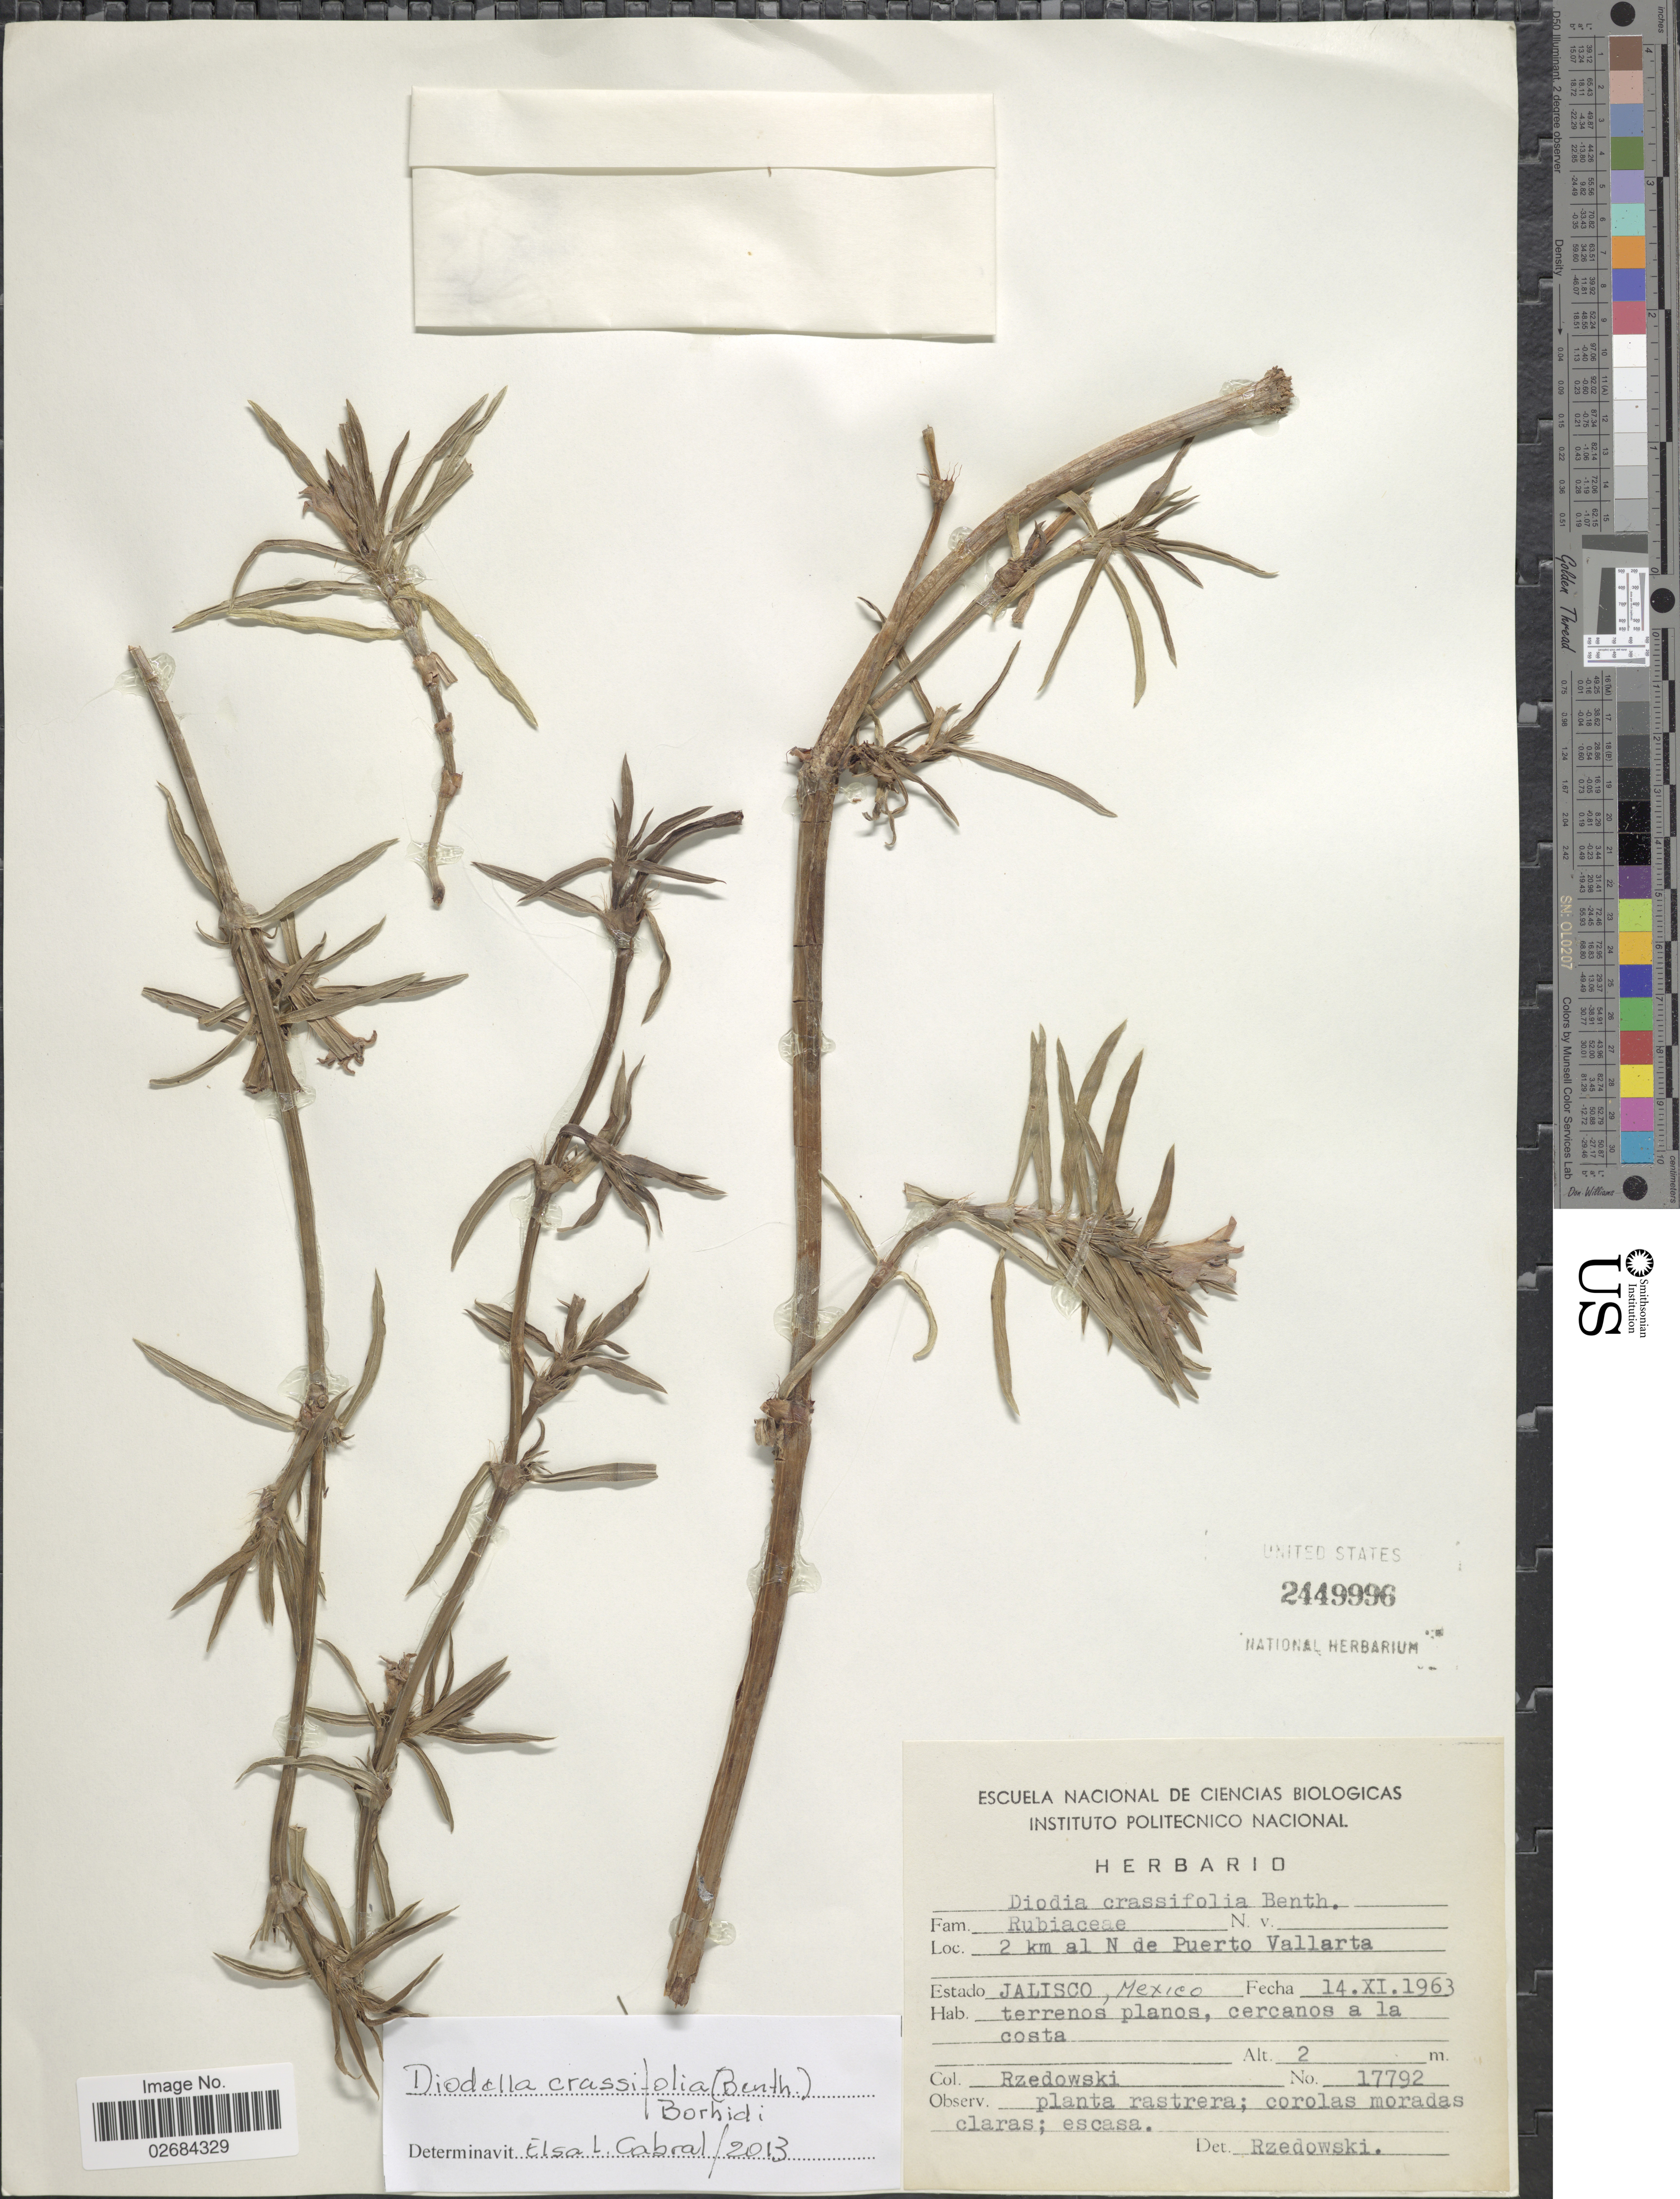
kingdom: Plantae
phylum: Tracheophyta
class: Magnoliopsida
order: Gentianales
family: Rubiaceae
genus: Diodia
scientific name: Diodia crassifolia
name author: Benth.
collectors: Rzedowski, --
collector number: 17792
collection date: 1963-11-14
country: Mexico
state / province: Jalisco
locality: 2 km al N de Puerto Vallarta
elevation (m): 2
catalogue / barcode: US 2449996